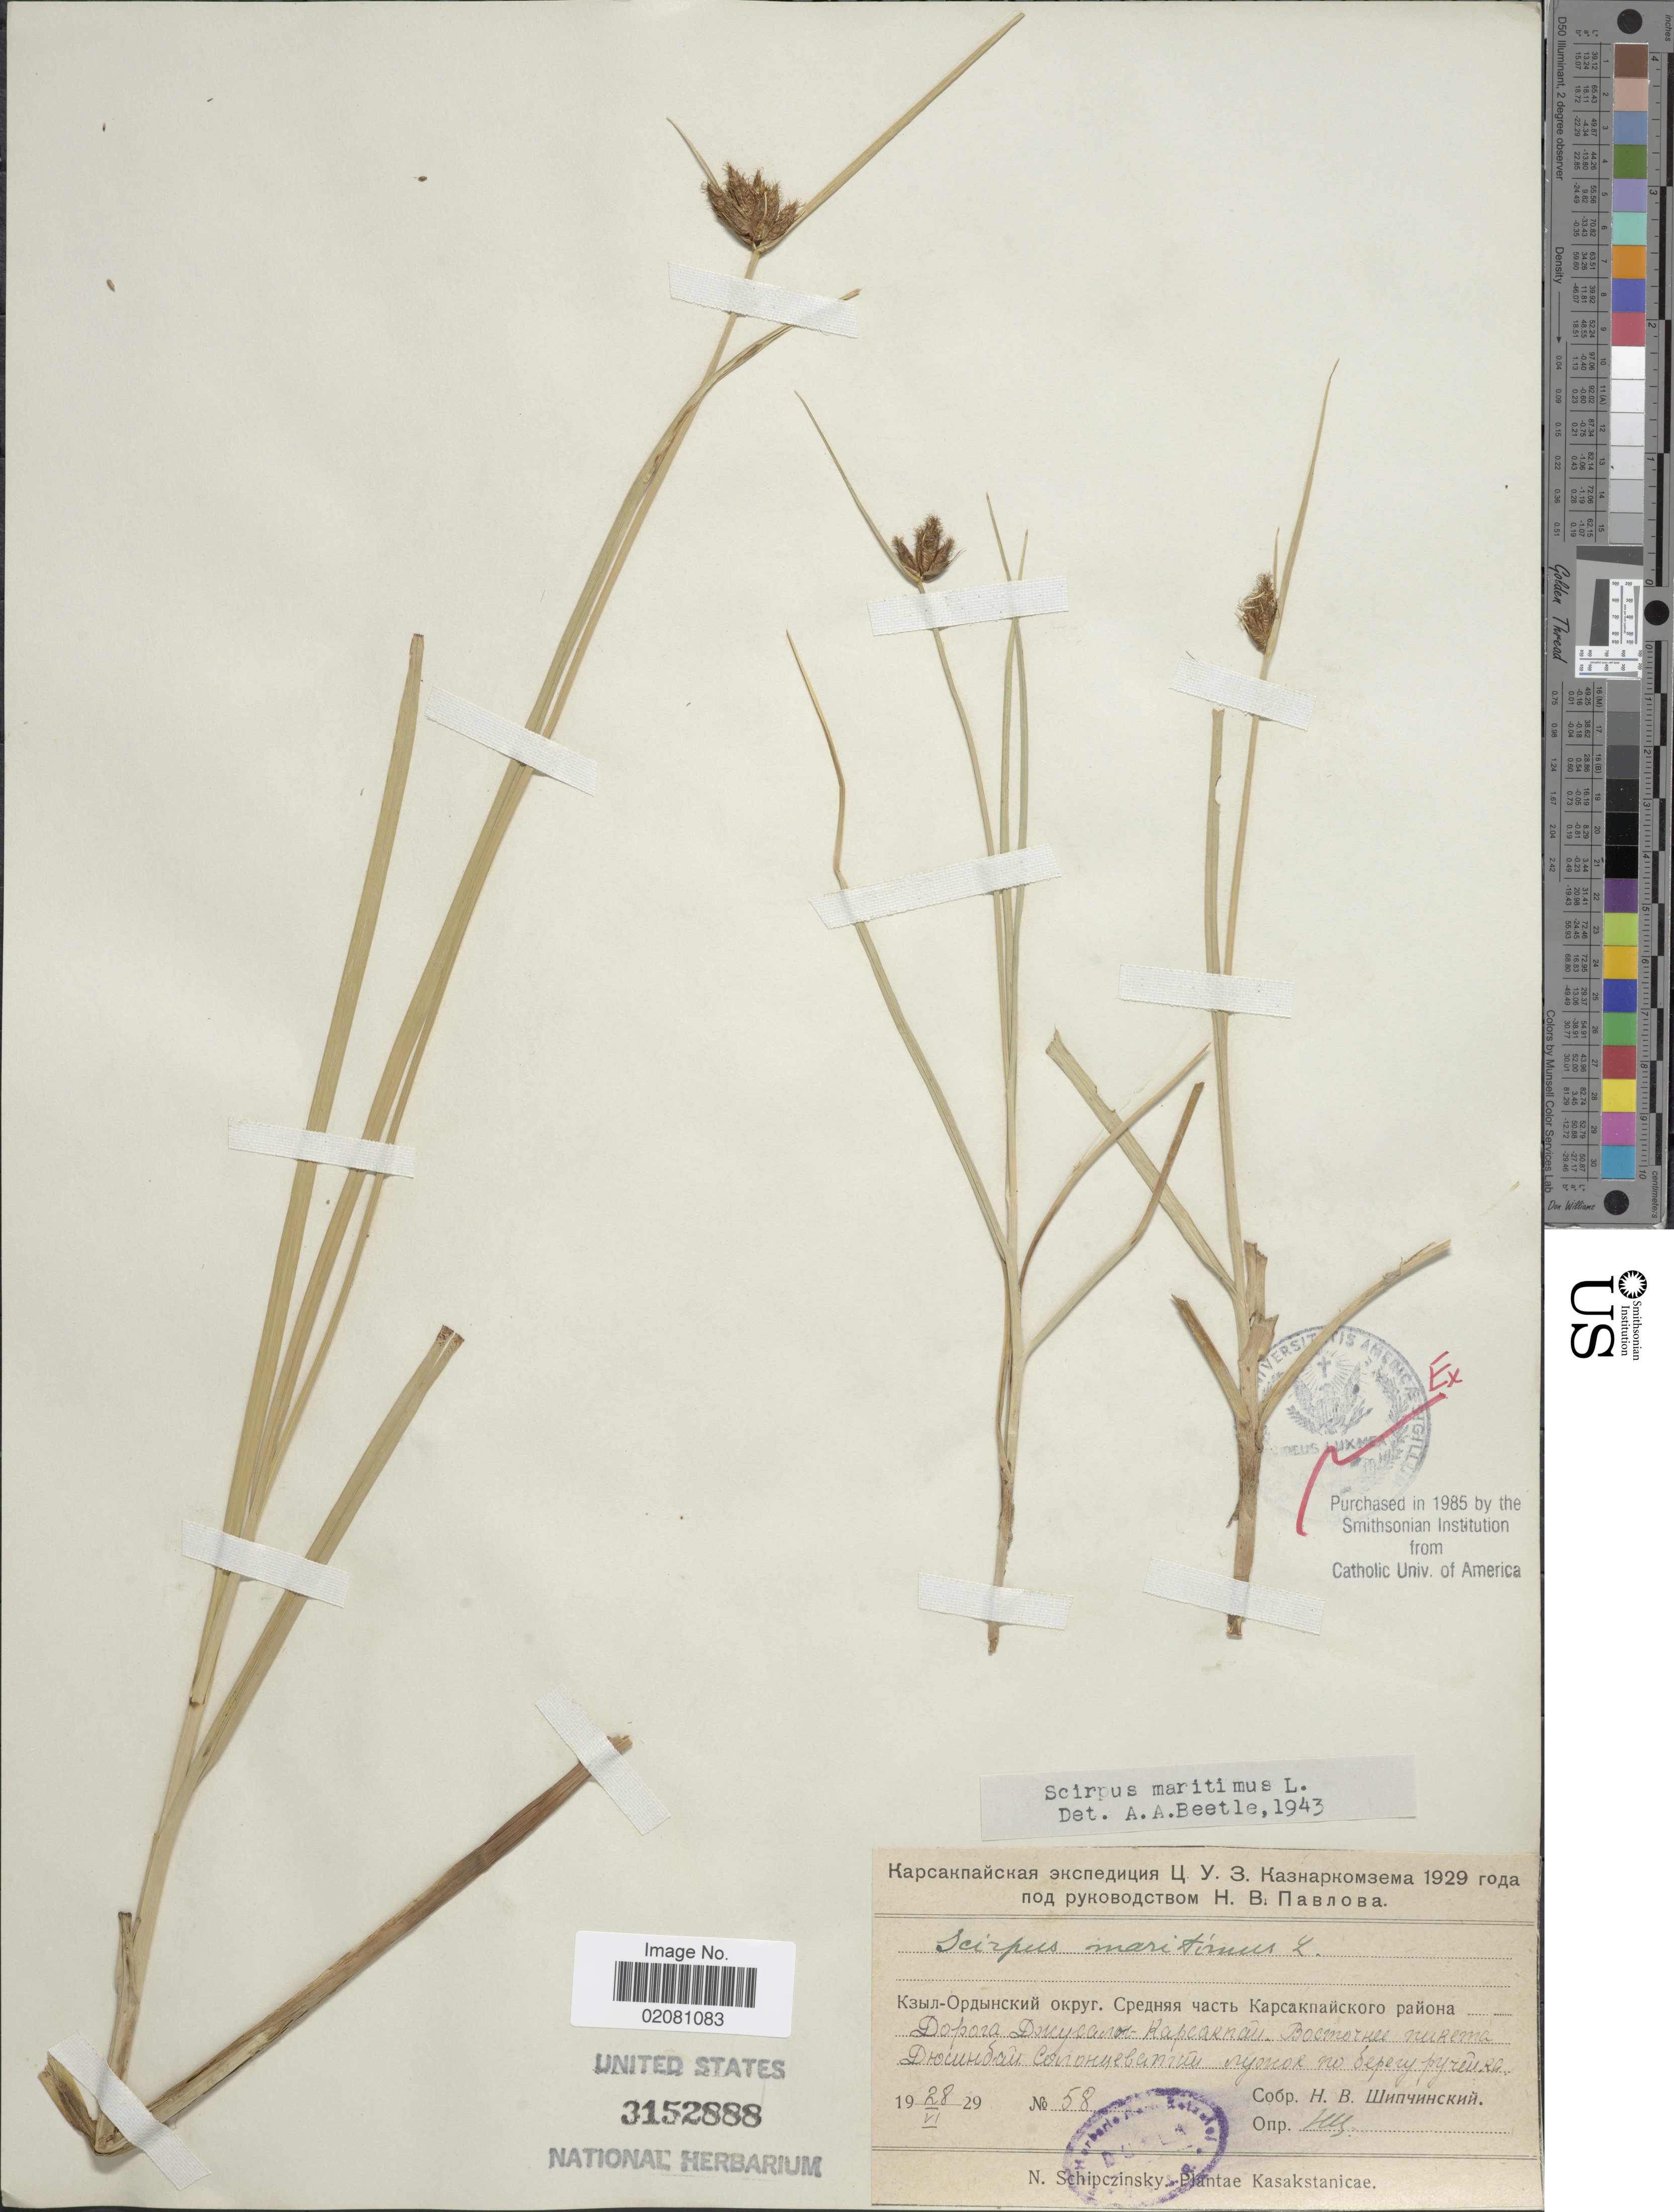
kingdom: Plantae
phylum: Tracheophyta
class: Liliopsida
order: Poales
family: Cyperaceae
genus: Bolboschoenus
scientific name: Bolboschoenus maritimus subsp. maritimus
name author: (L.) Palla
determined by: Strong, Mark T., (BOT), Smithsonian Institution - National Museum of Natural History (UNITED STATES)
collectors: N. Shipchinsky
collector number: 58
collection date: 1929-06-28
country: Kazakhstan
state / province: Qyzylorda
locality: Road Zhusaly- Karsakpay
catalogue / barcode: US 3152888